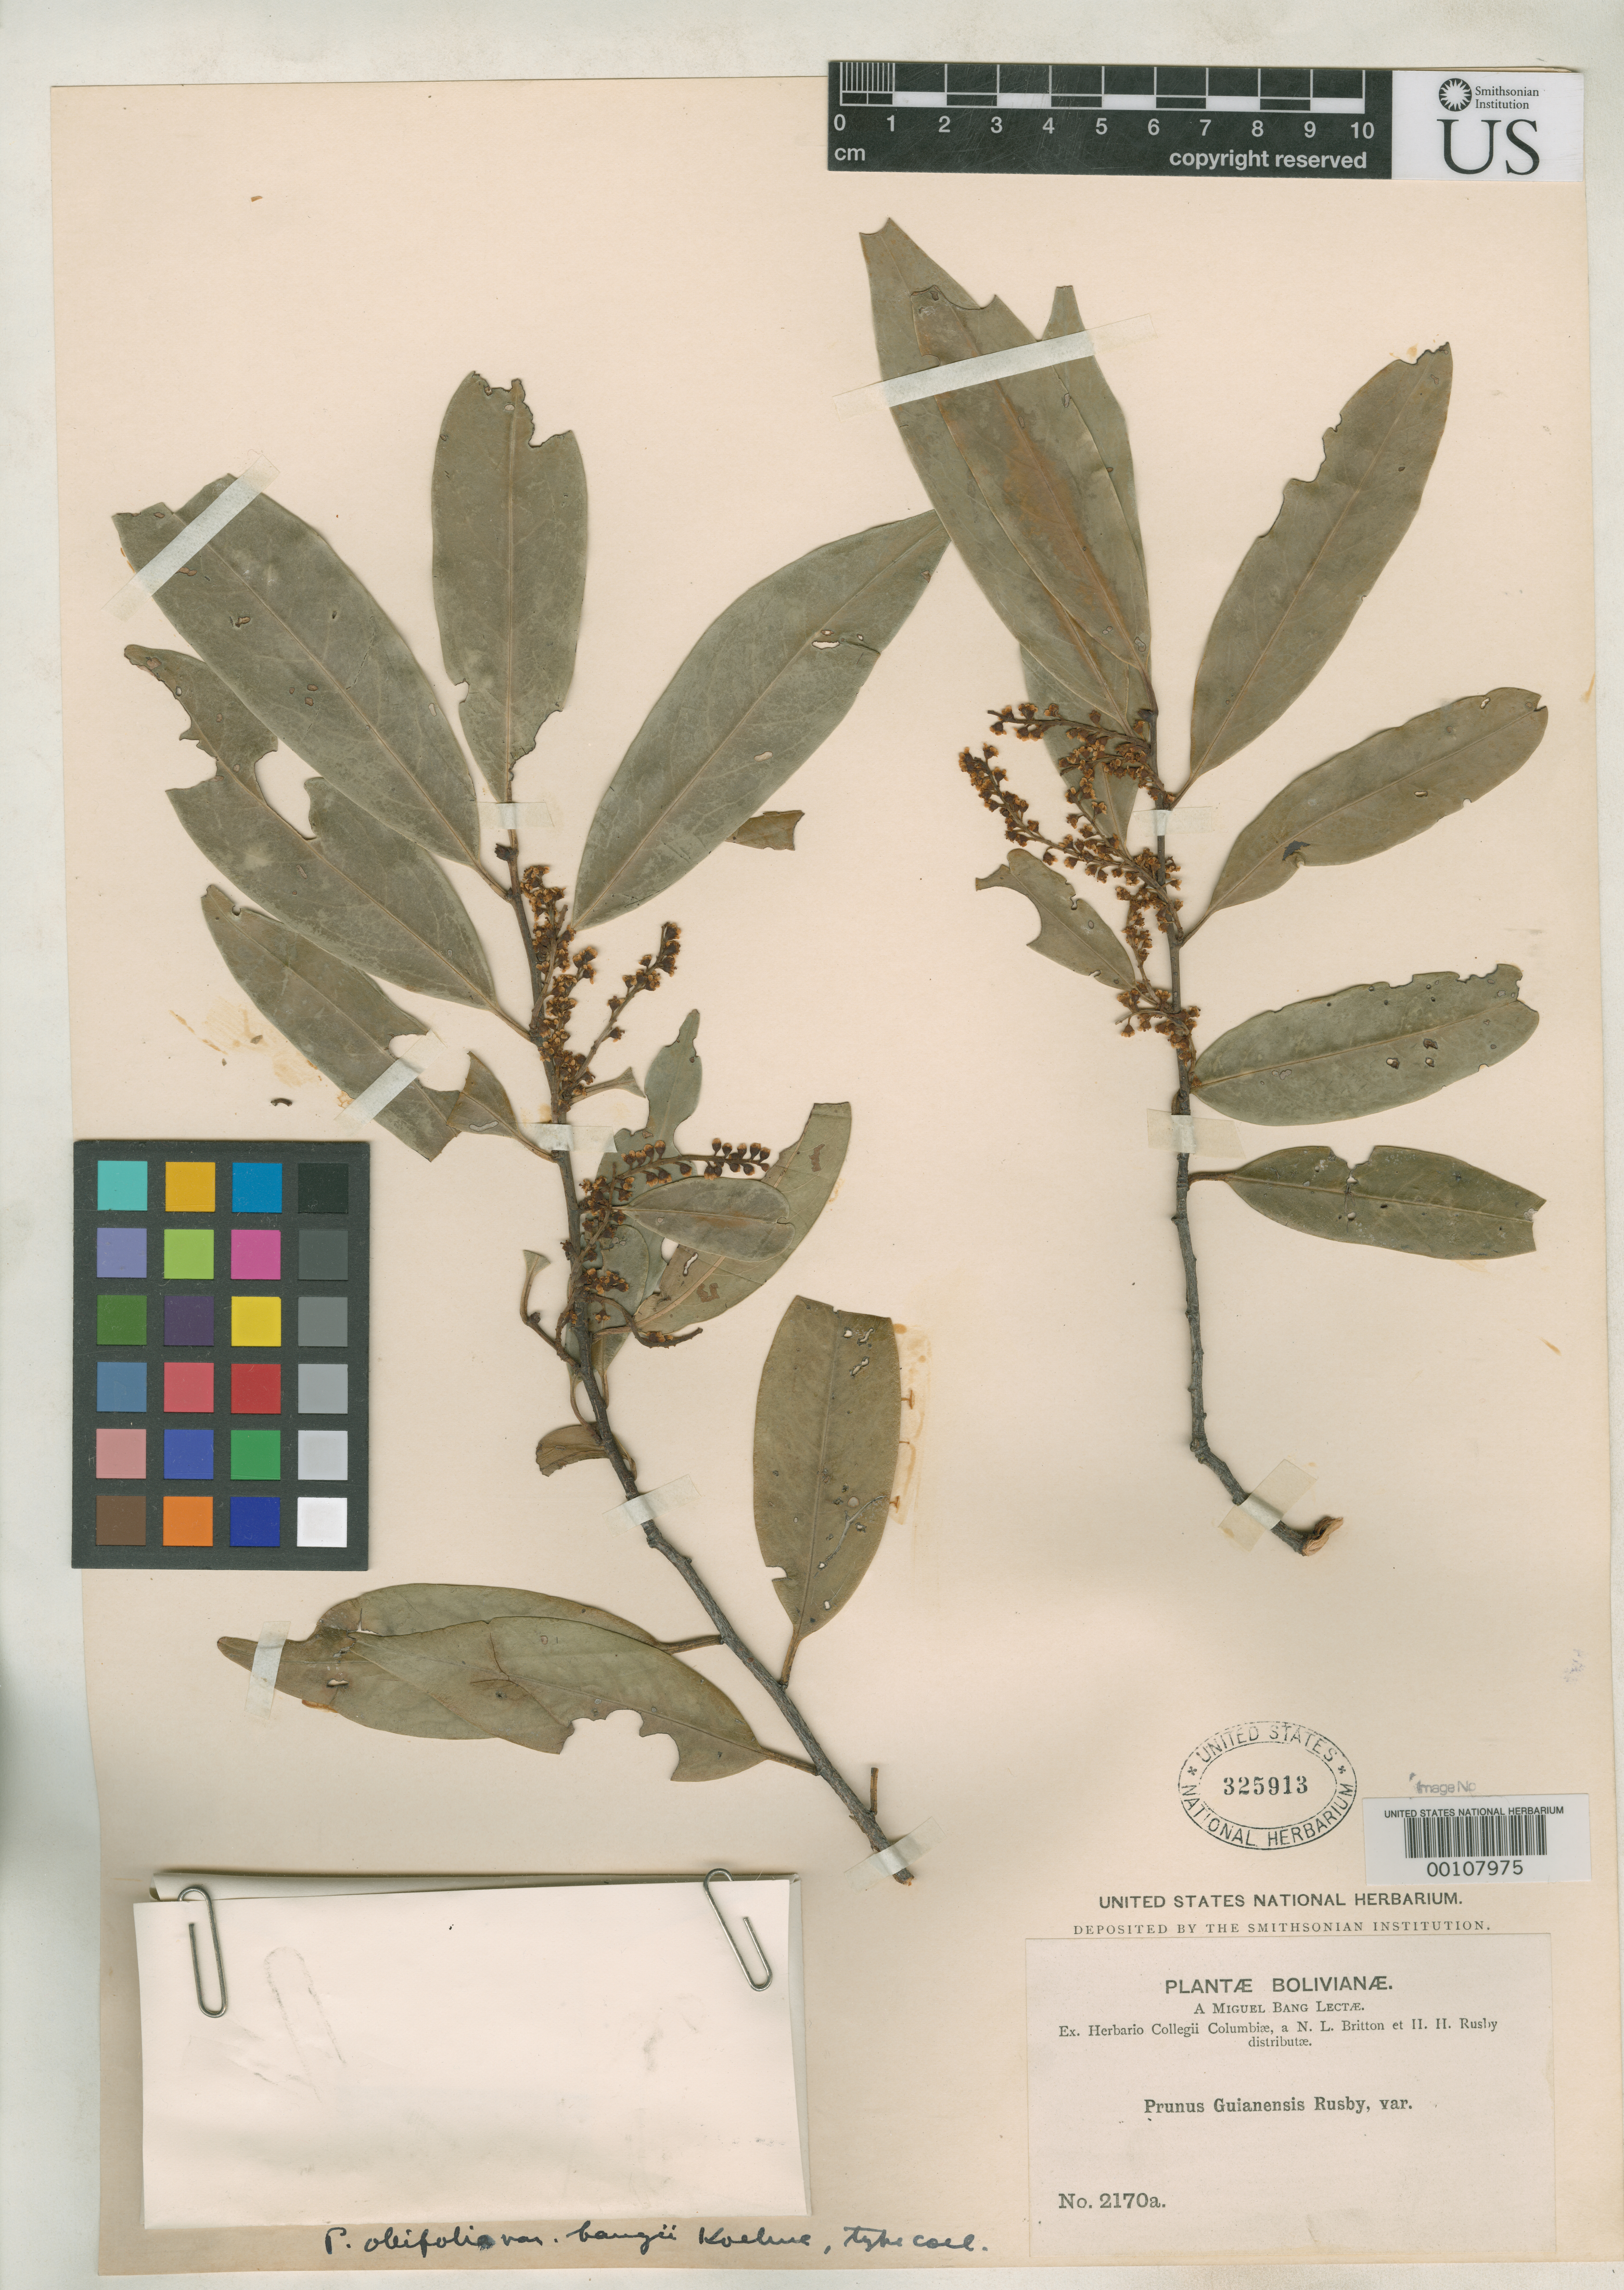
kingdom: Plantae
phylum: Tracheophyta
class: Magnoliopsida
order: Rosales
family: Rosaceae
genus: Prunus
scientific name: Prunus oleifolia var. bangii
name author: Koehne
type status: Type Collection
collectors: M. Bang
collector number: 2170 a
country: Bolivia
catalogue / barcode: US 325913